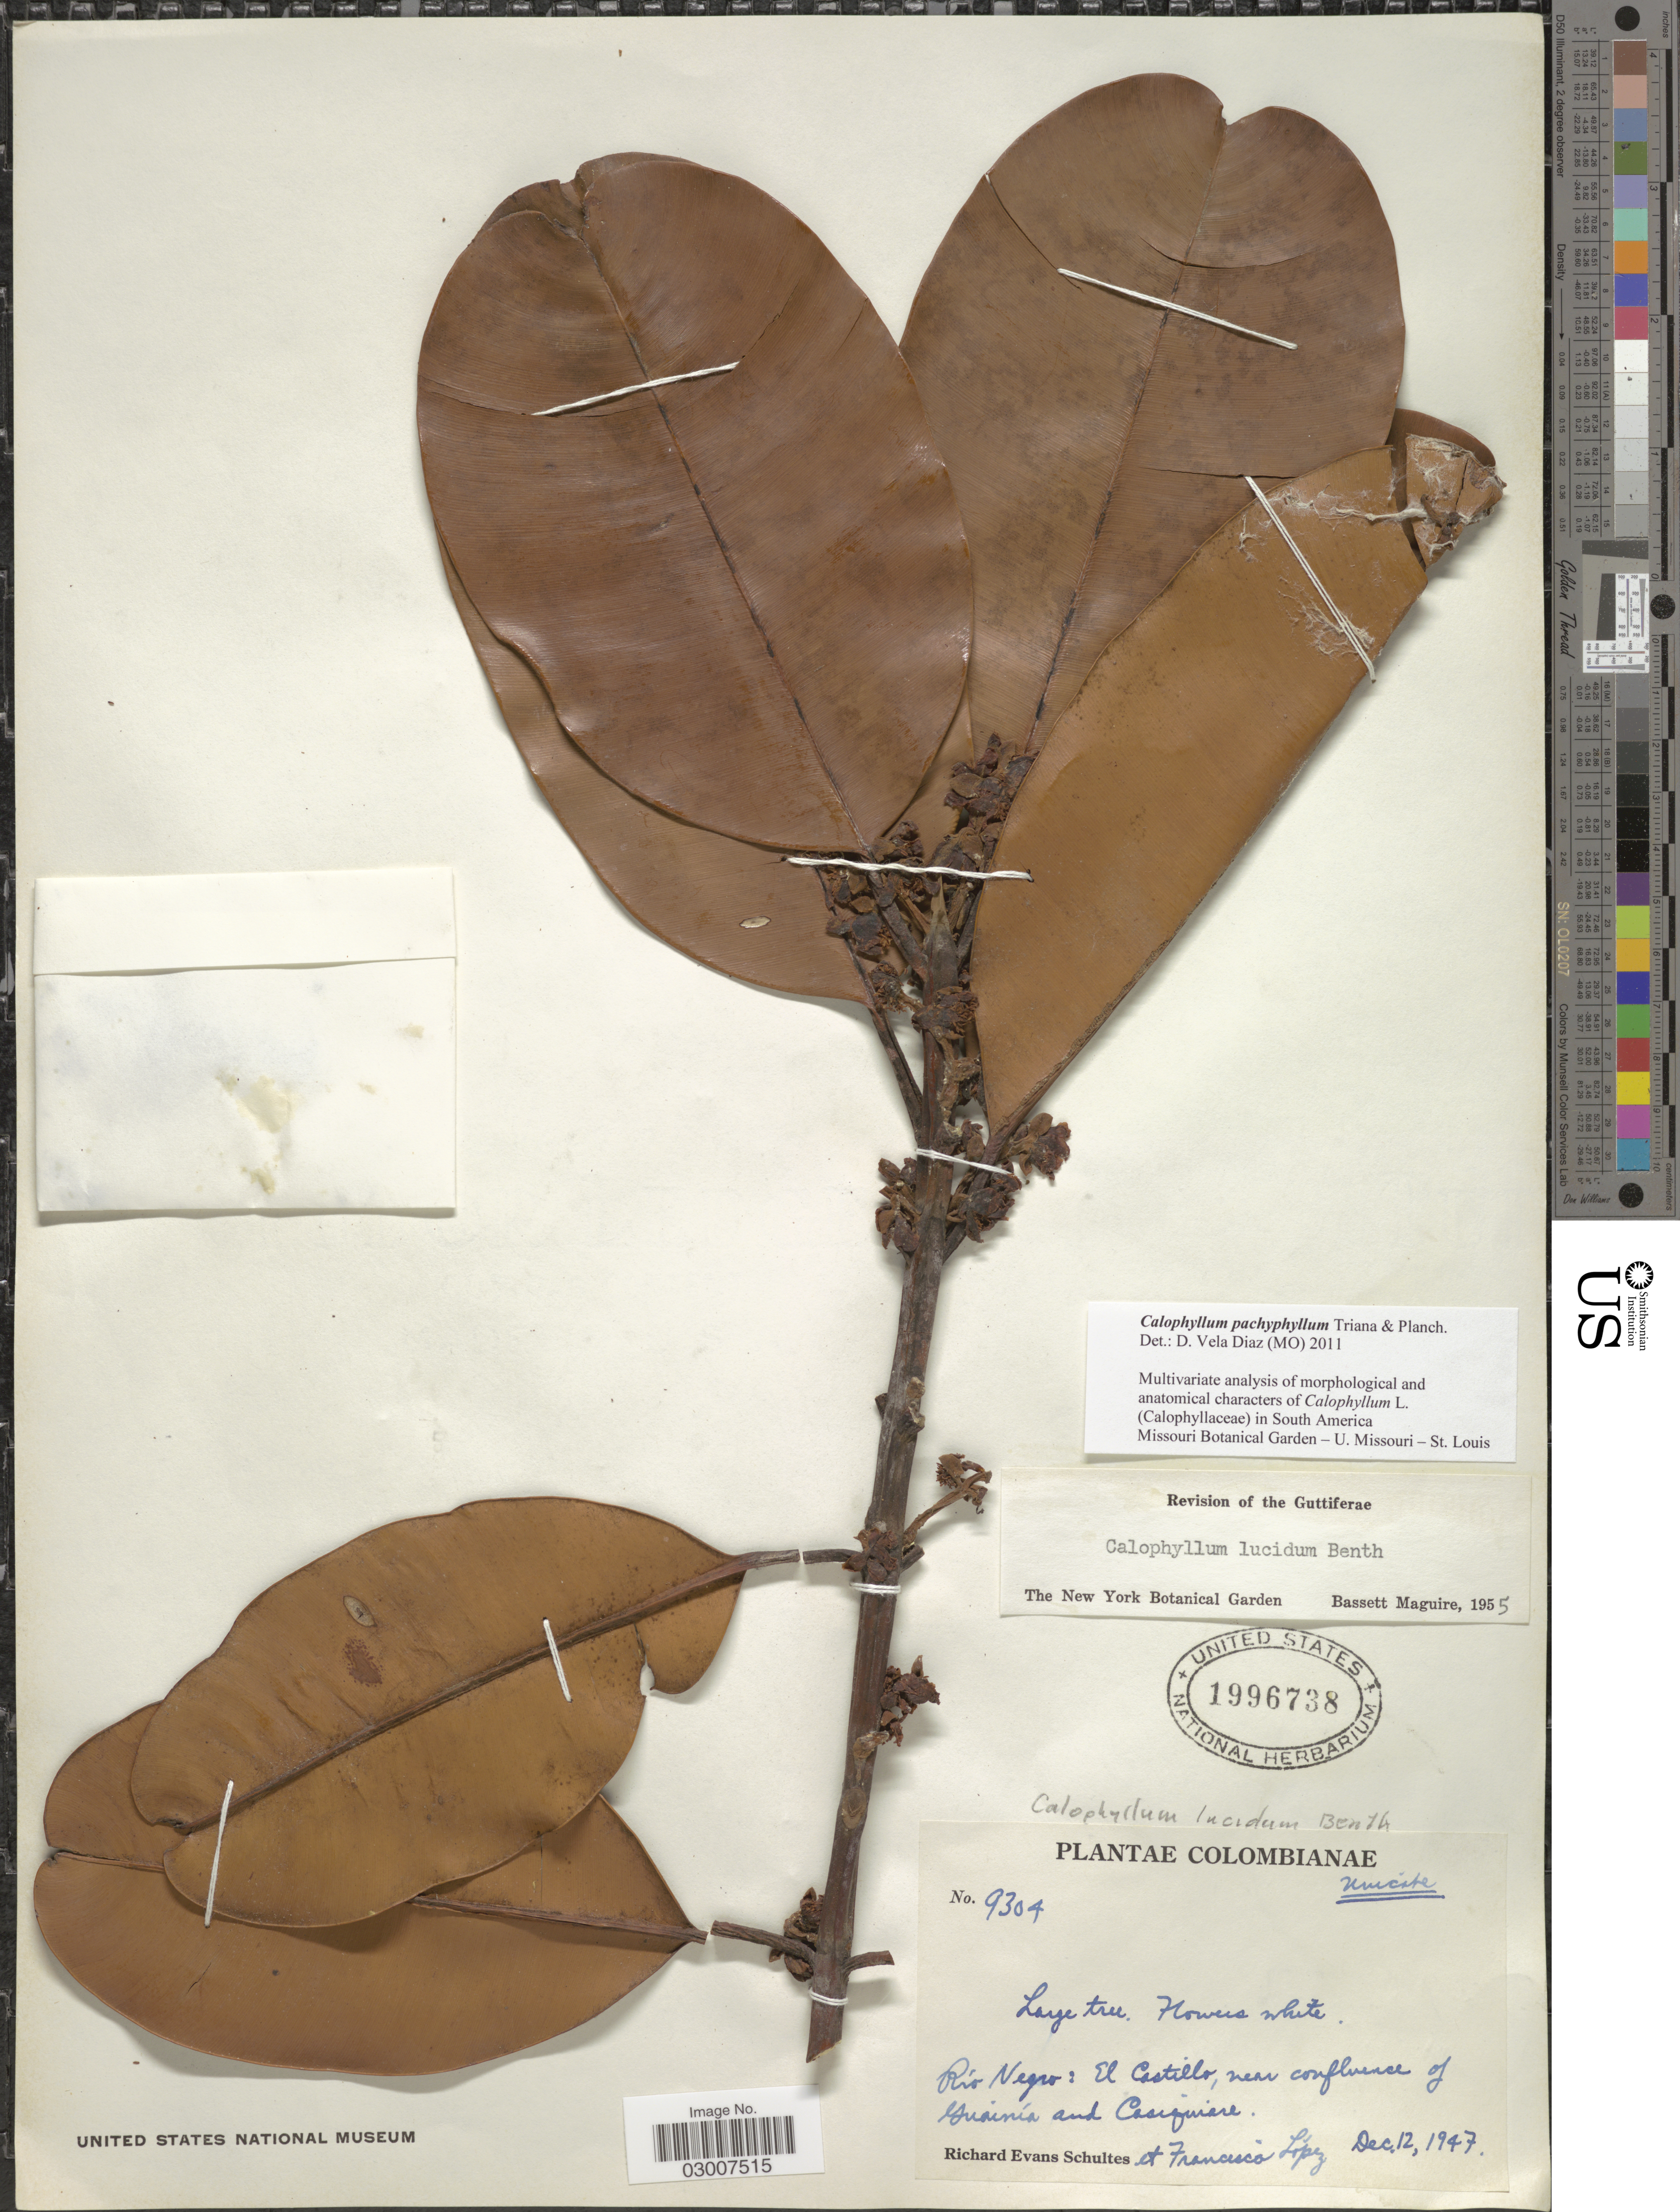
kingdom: Plantae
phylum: Tracheophyta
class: Magnoliopsida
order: Malpighiales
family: Calophyllaceae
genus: Calophyllum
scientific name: Calophyllum pachyphyllum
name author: Planch. & Triana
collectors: R. E. Schultes & F. Lopéz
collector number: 9304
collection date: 1947-12-12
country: Colombia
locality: Río Negro: El Castillo, near confluences y Guanía & Casiquiare.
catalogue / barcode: US 1996738